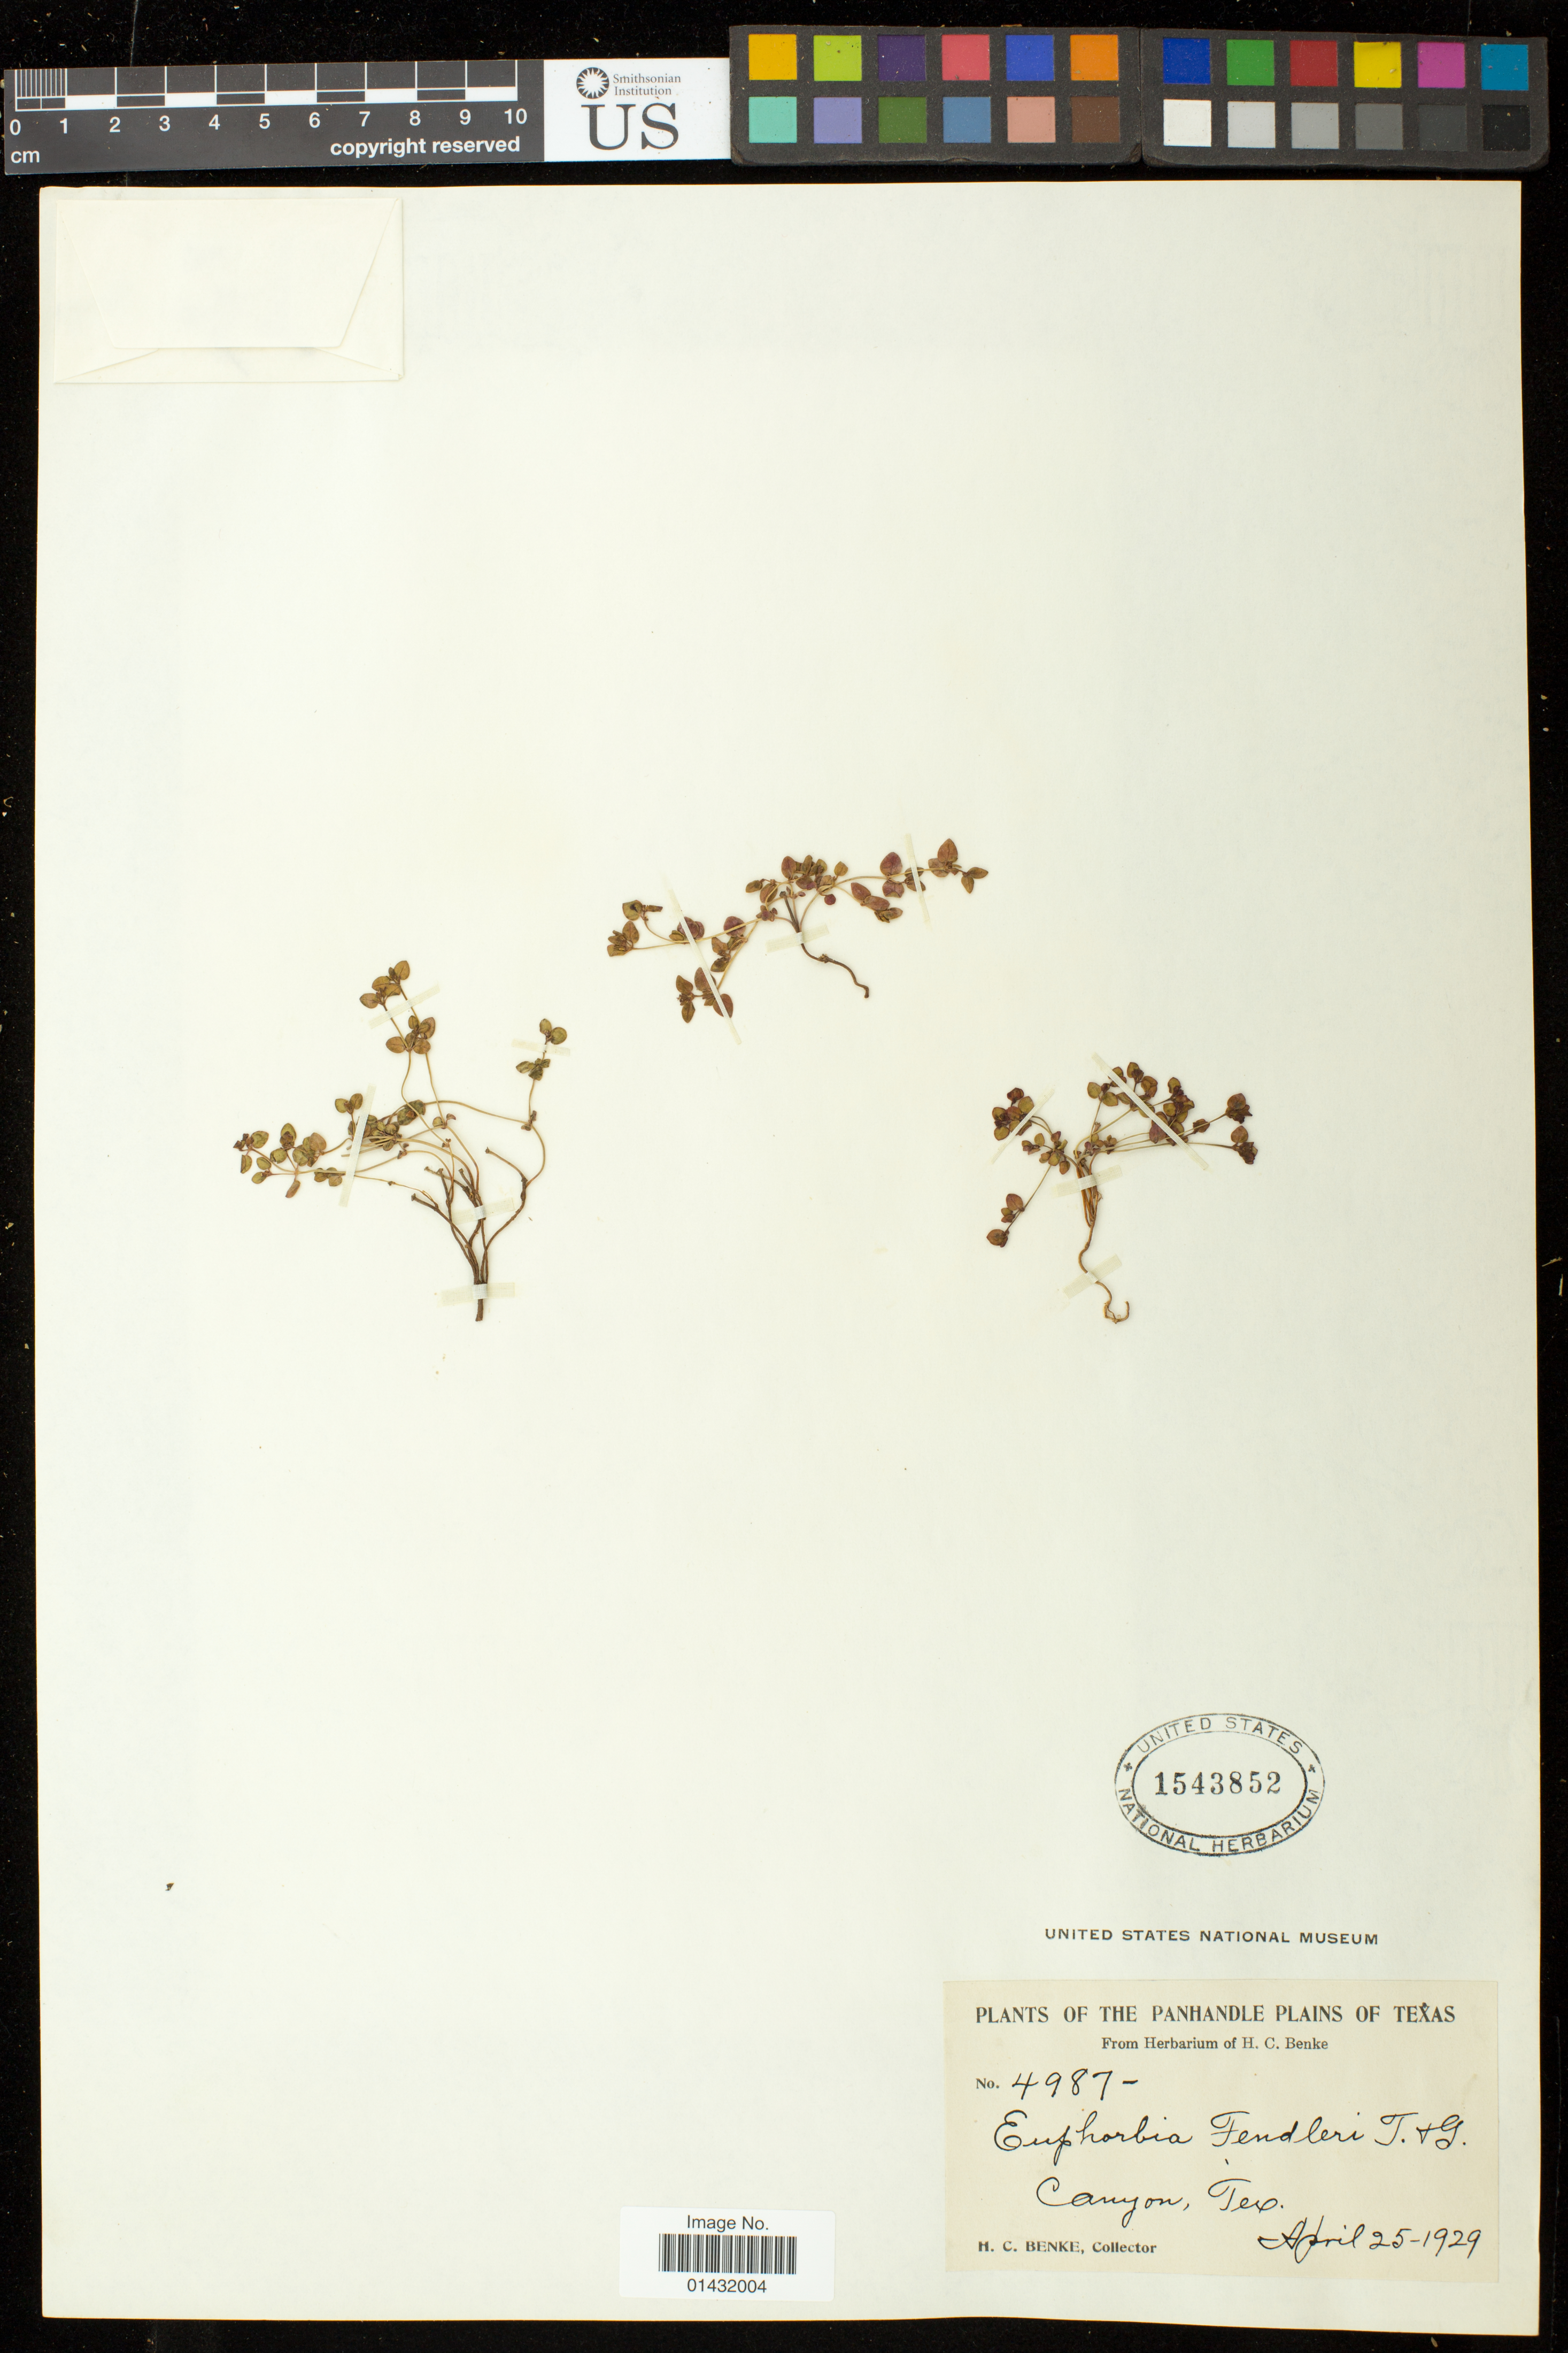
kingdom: Plantae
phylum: Tracheophyta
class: Magnoliopsida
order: Malpighiales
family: Euphorbiaceae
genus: Euphorbia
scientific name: Euphorbia fendleri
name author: Torr. & A. Gray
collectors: H. Benke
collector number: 4987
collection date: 1929-04-25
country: United States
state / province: Texas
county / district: Randall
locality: Canyon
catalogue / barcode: US 1543852